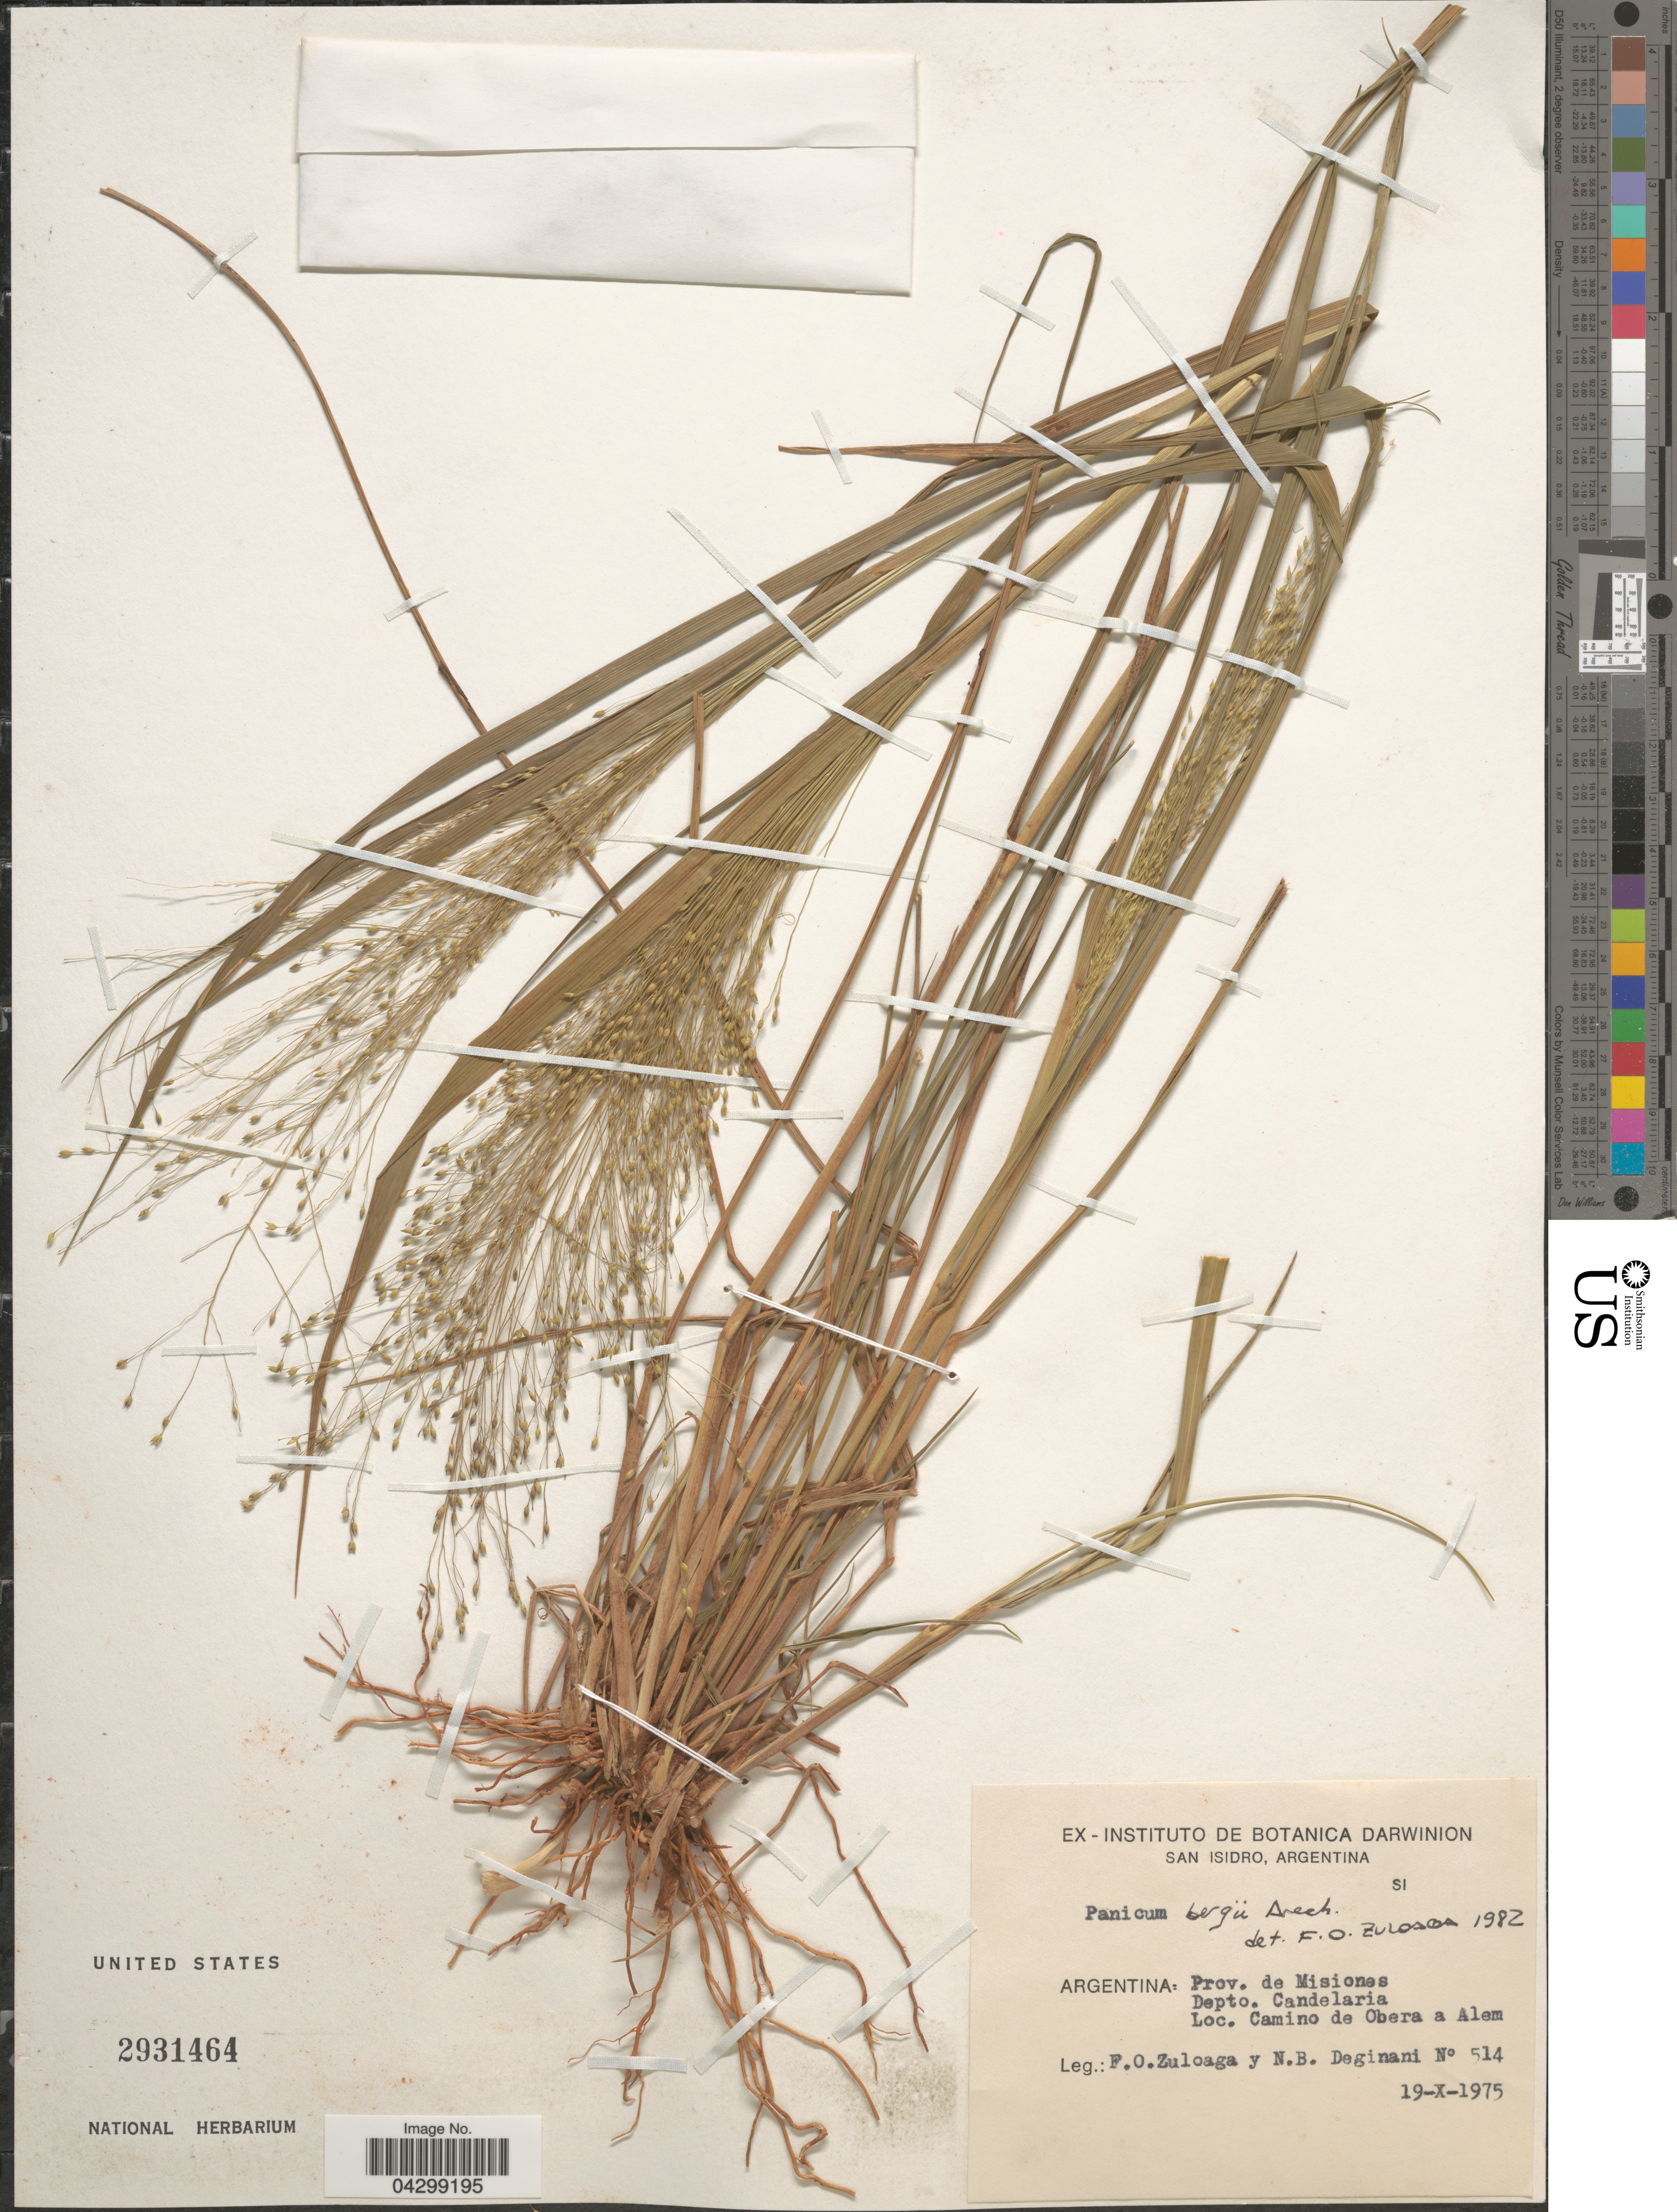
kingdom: Plantae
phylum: Tracheophyta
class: Liliopsida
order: Poales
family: Poaceae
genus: Panicum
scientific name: Panicum bergii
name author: Arechav.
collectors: F. O. Zuloaga & N. Deginani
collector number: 514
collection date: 1975-10-19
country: Argentina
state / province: Misiones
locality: Depto. Candelaria. Camino de Obera a Alem.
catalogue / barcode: US 2931464